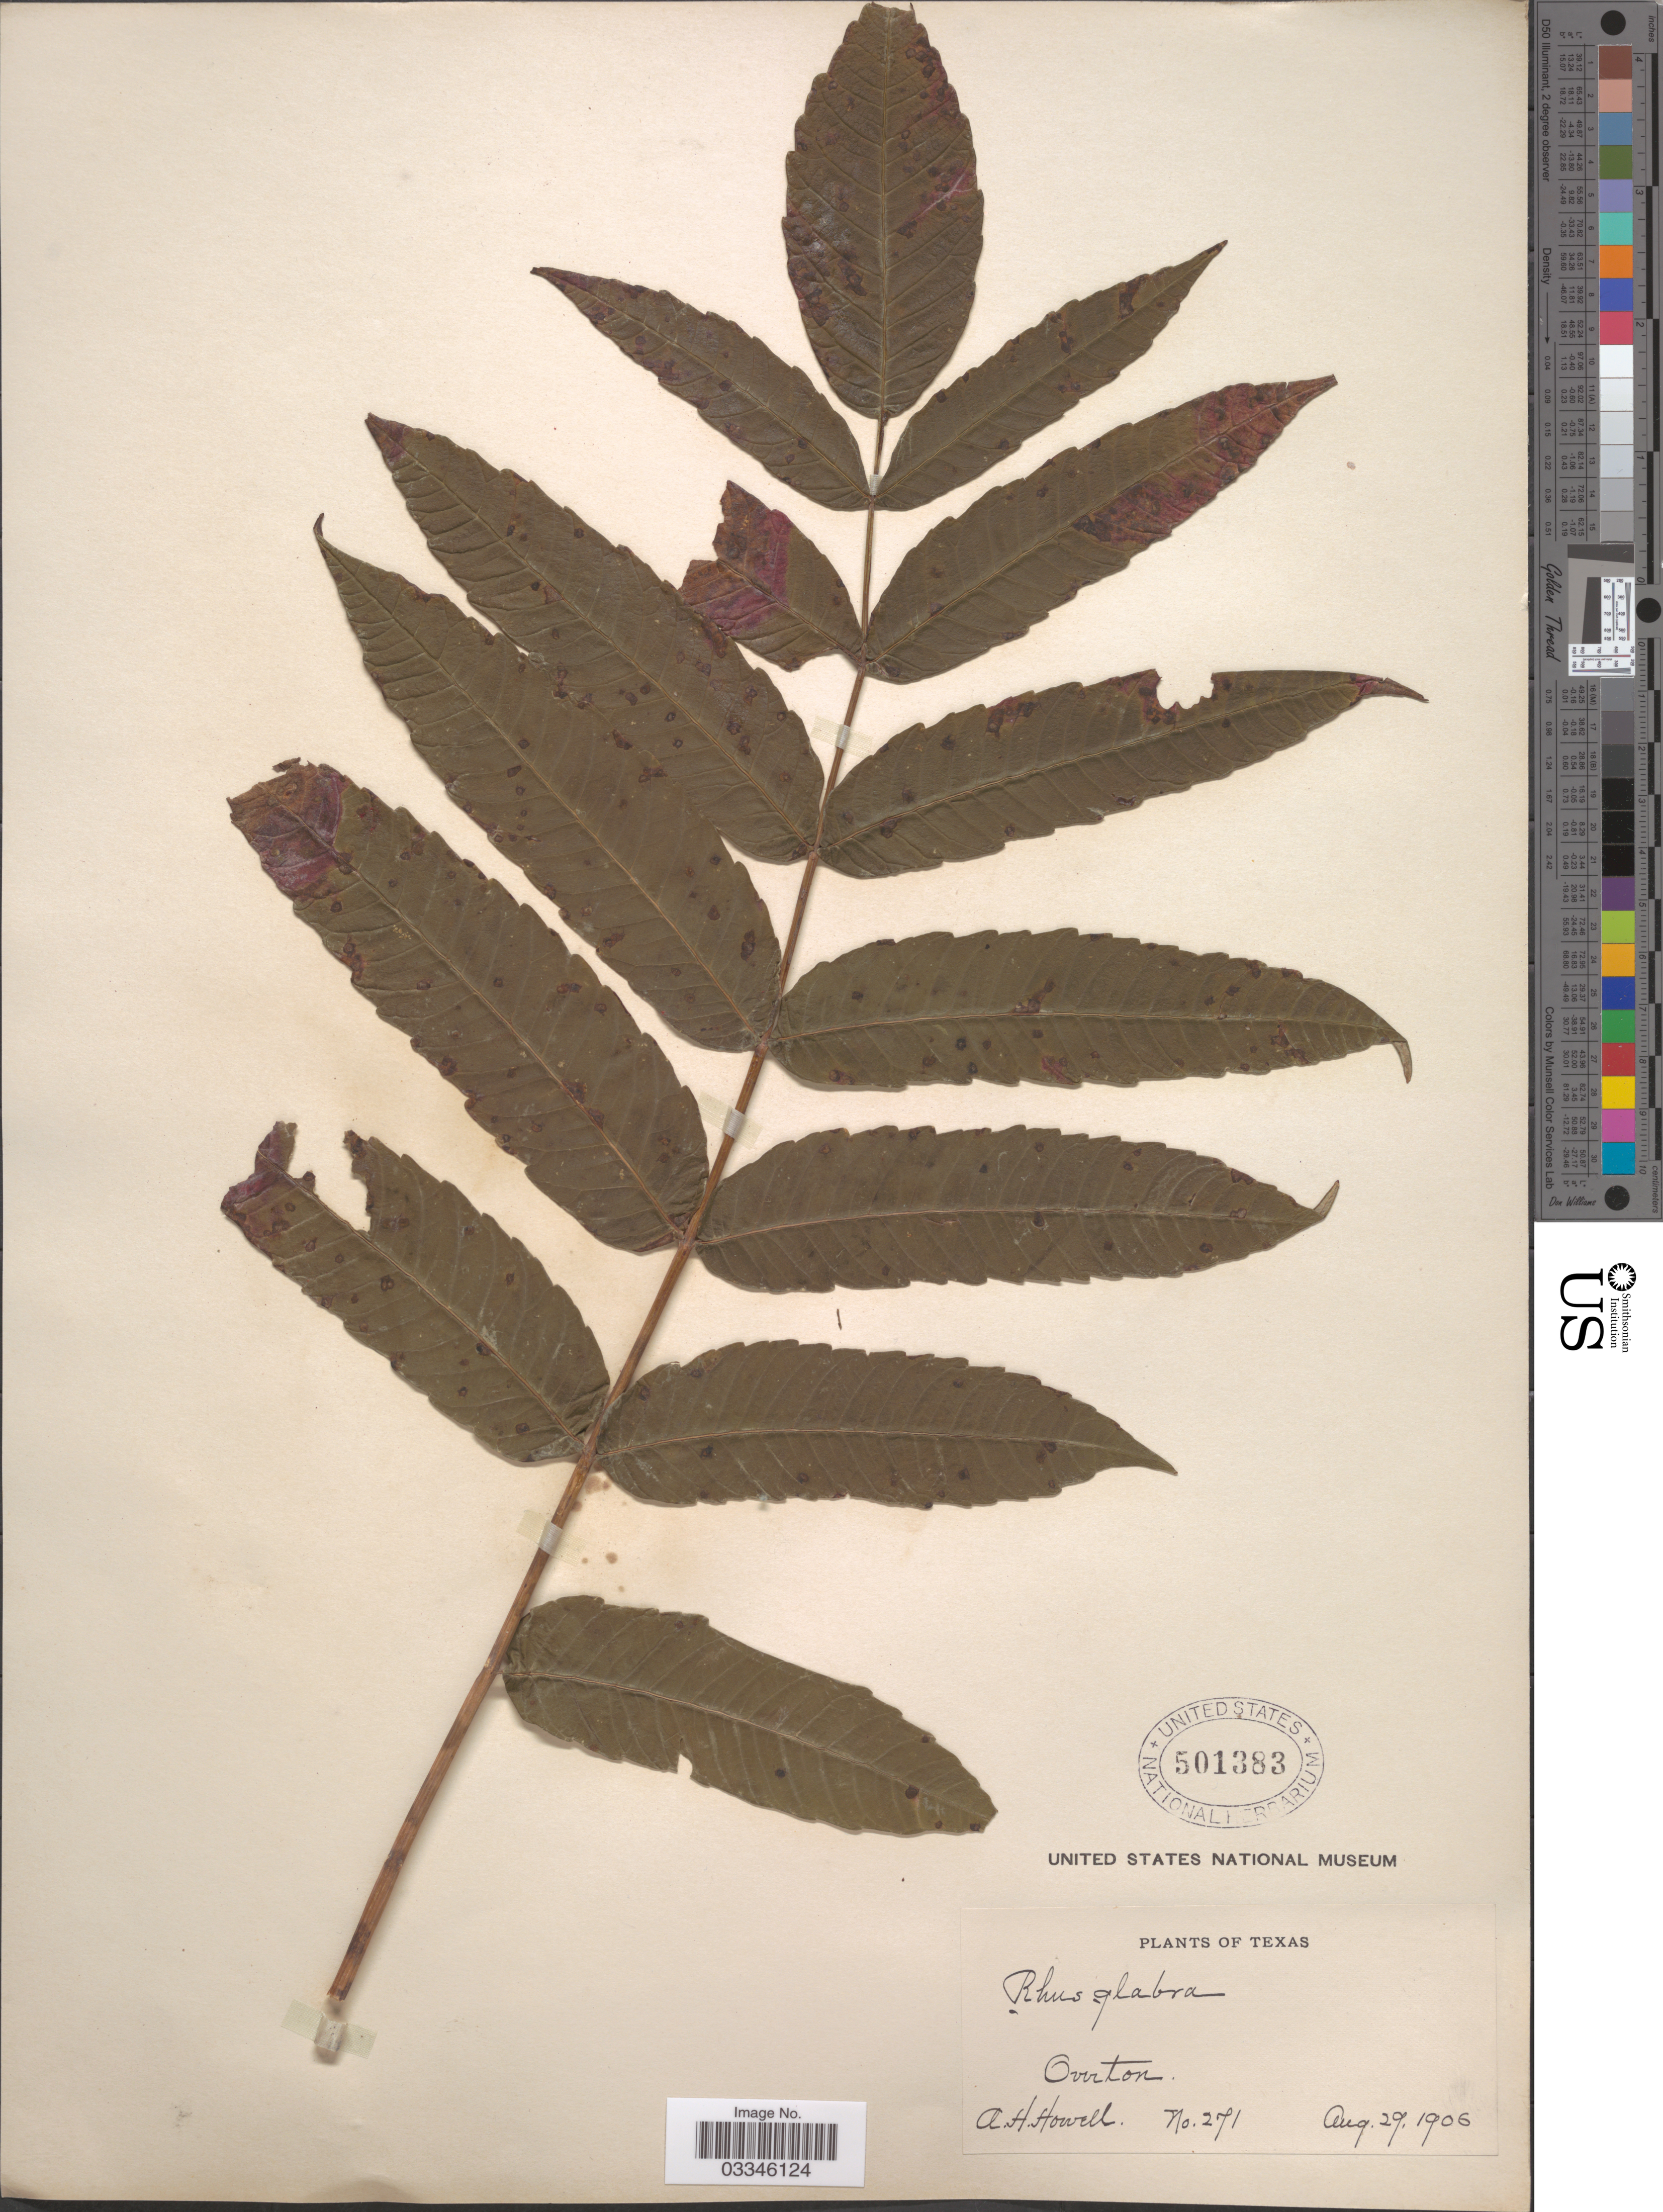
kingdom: Plantae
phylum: Tracheophyta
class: Magnoliopsida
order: Sapindales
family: Anacardiaceae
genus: Rhus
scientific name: Rhus glabra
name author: L.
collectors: A. Howell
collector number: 271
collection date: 1906-08-29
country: United States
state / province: Texas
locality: Overton.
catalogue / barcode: US 501383